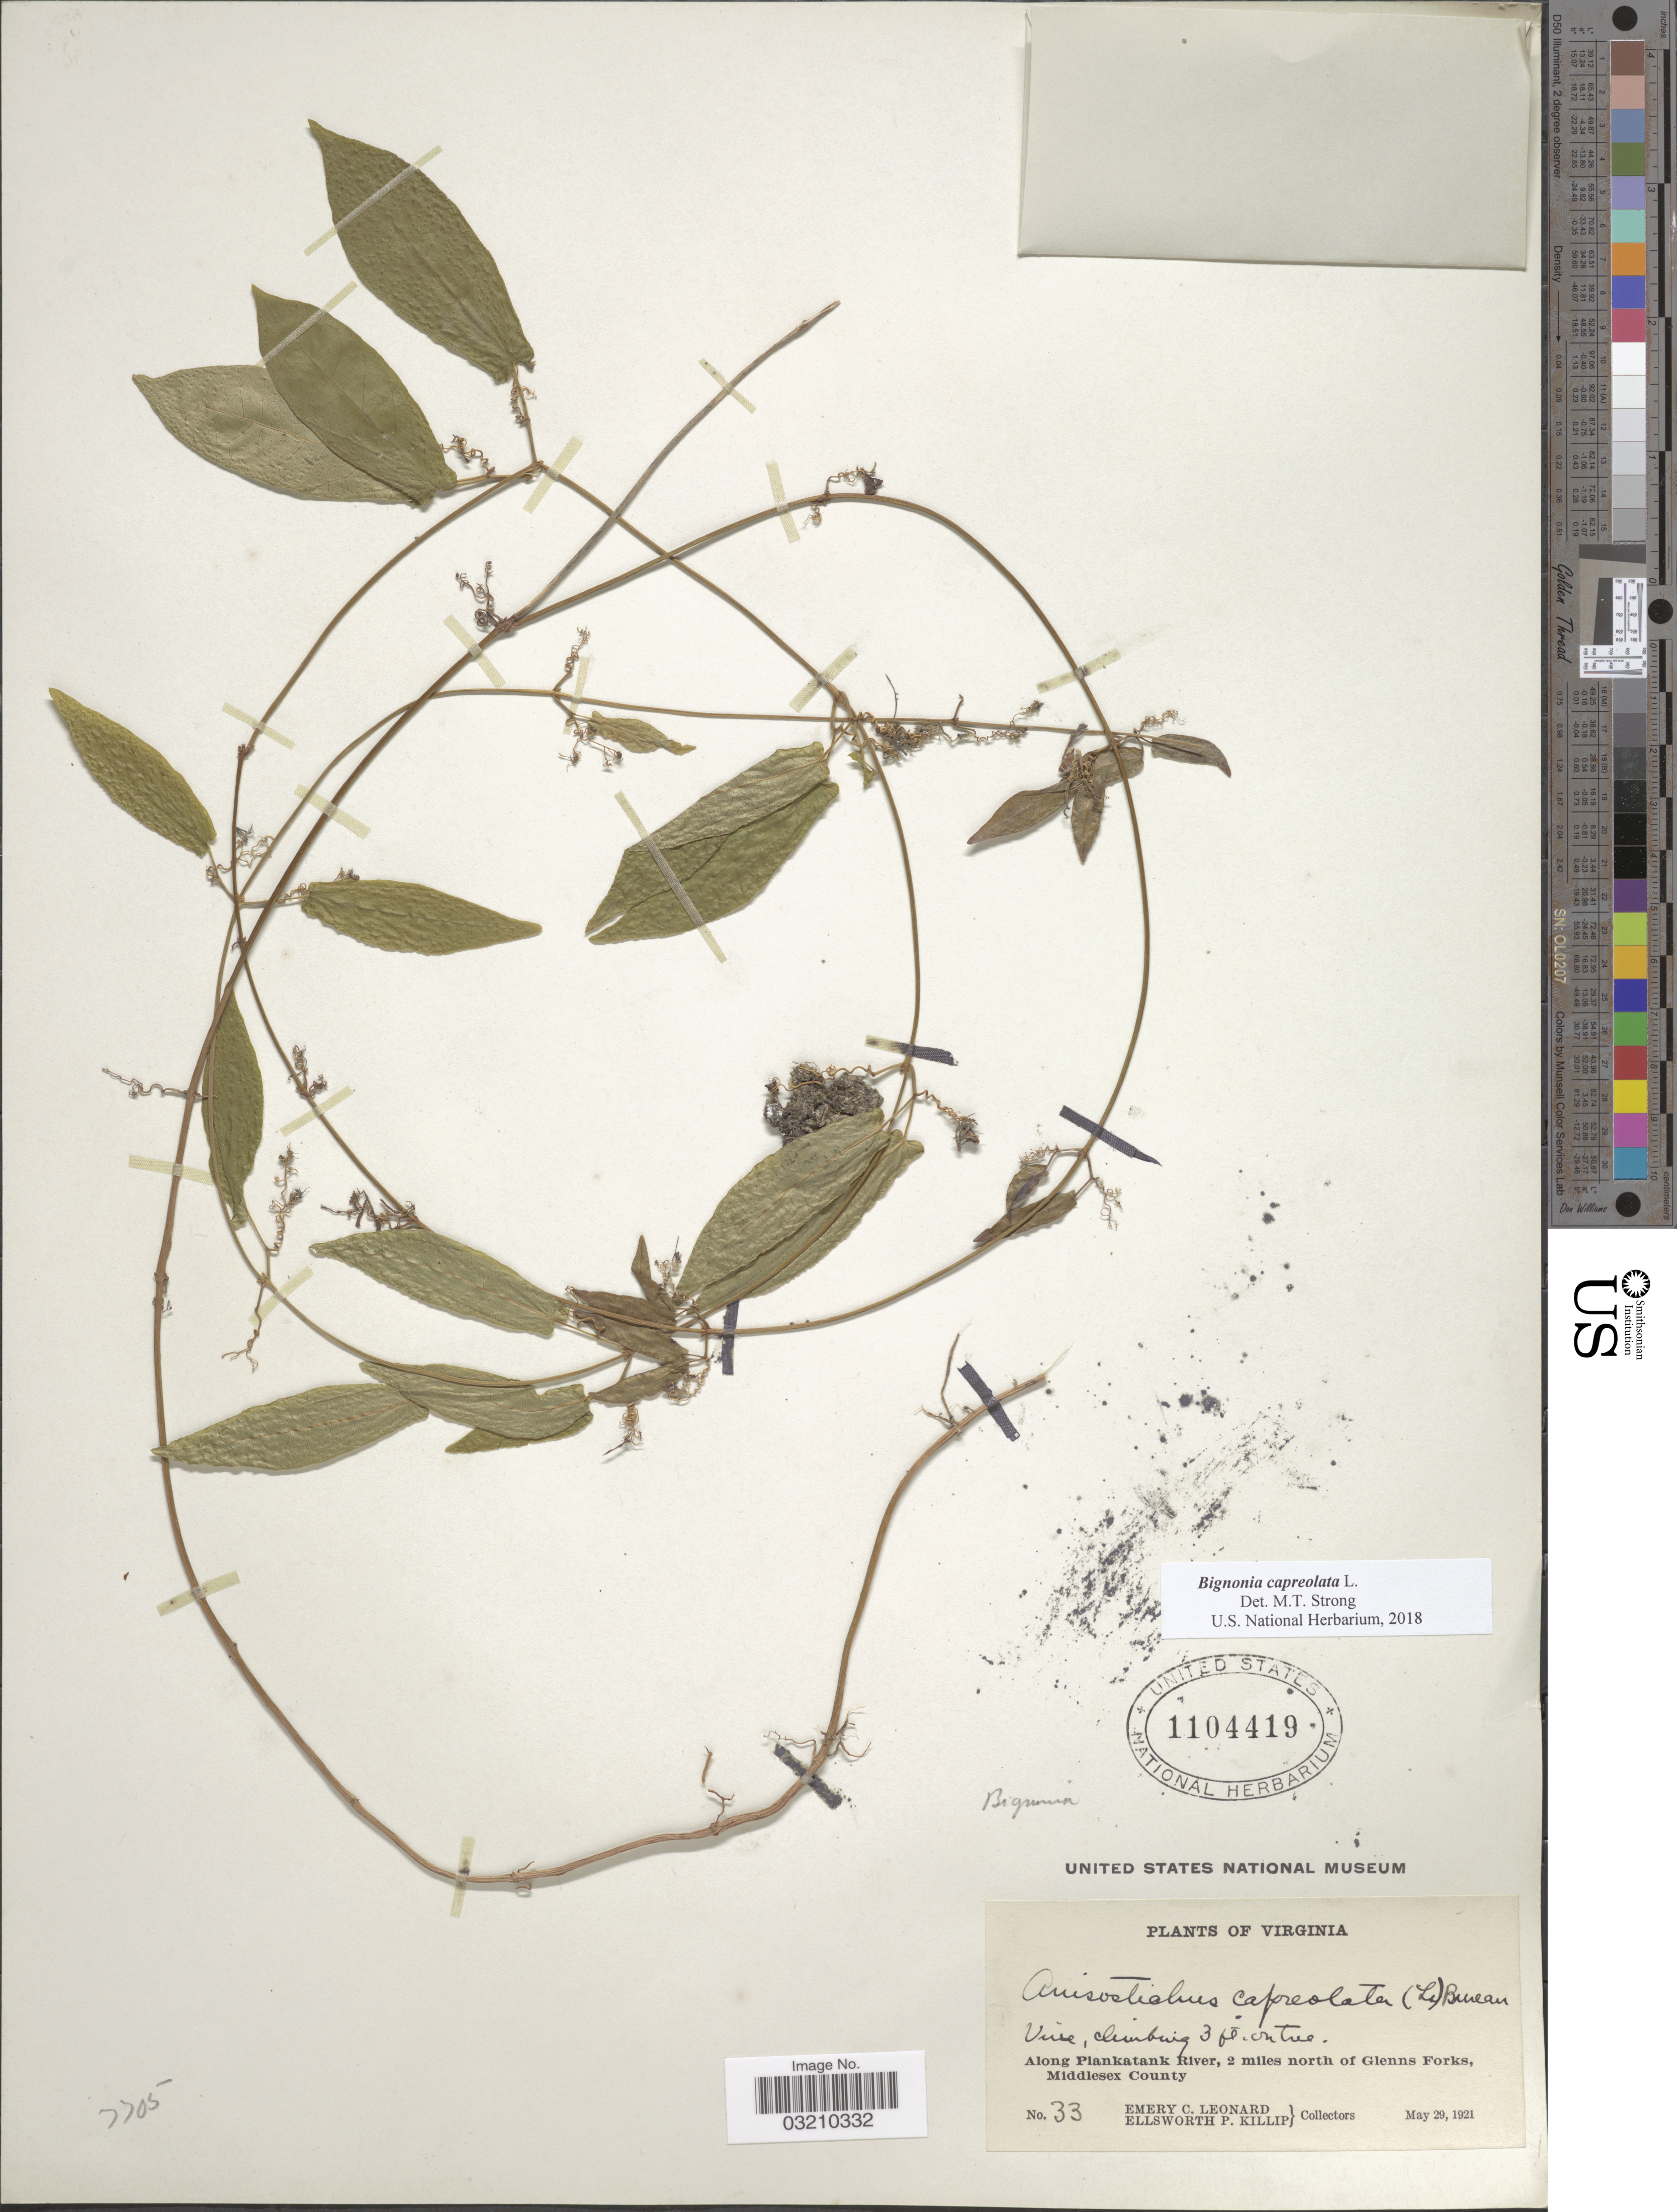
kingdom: Plantae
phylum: Tracheophyta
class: Magnoliopsida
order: Lamiales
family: Bignoniaceae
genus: Bignonia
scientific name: Bignonia capreolata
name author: L.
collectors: E. C. Leonard & E. P. Killip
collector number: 33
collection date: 1921-05-29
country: United States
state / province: Virginia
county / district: Middlesex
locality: Along Plankatank River, 2 miles north of Glenns Forks.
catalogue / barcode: US 1104419